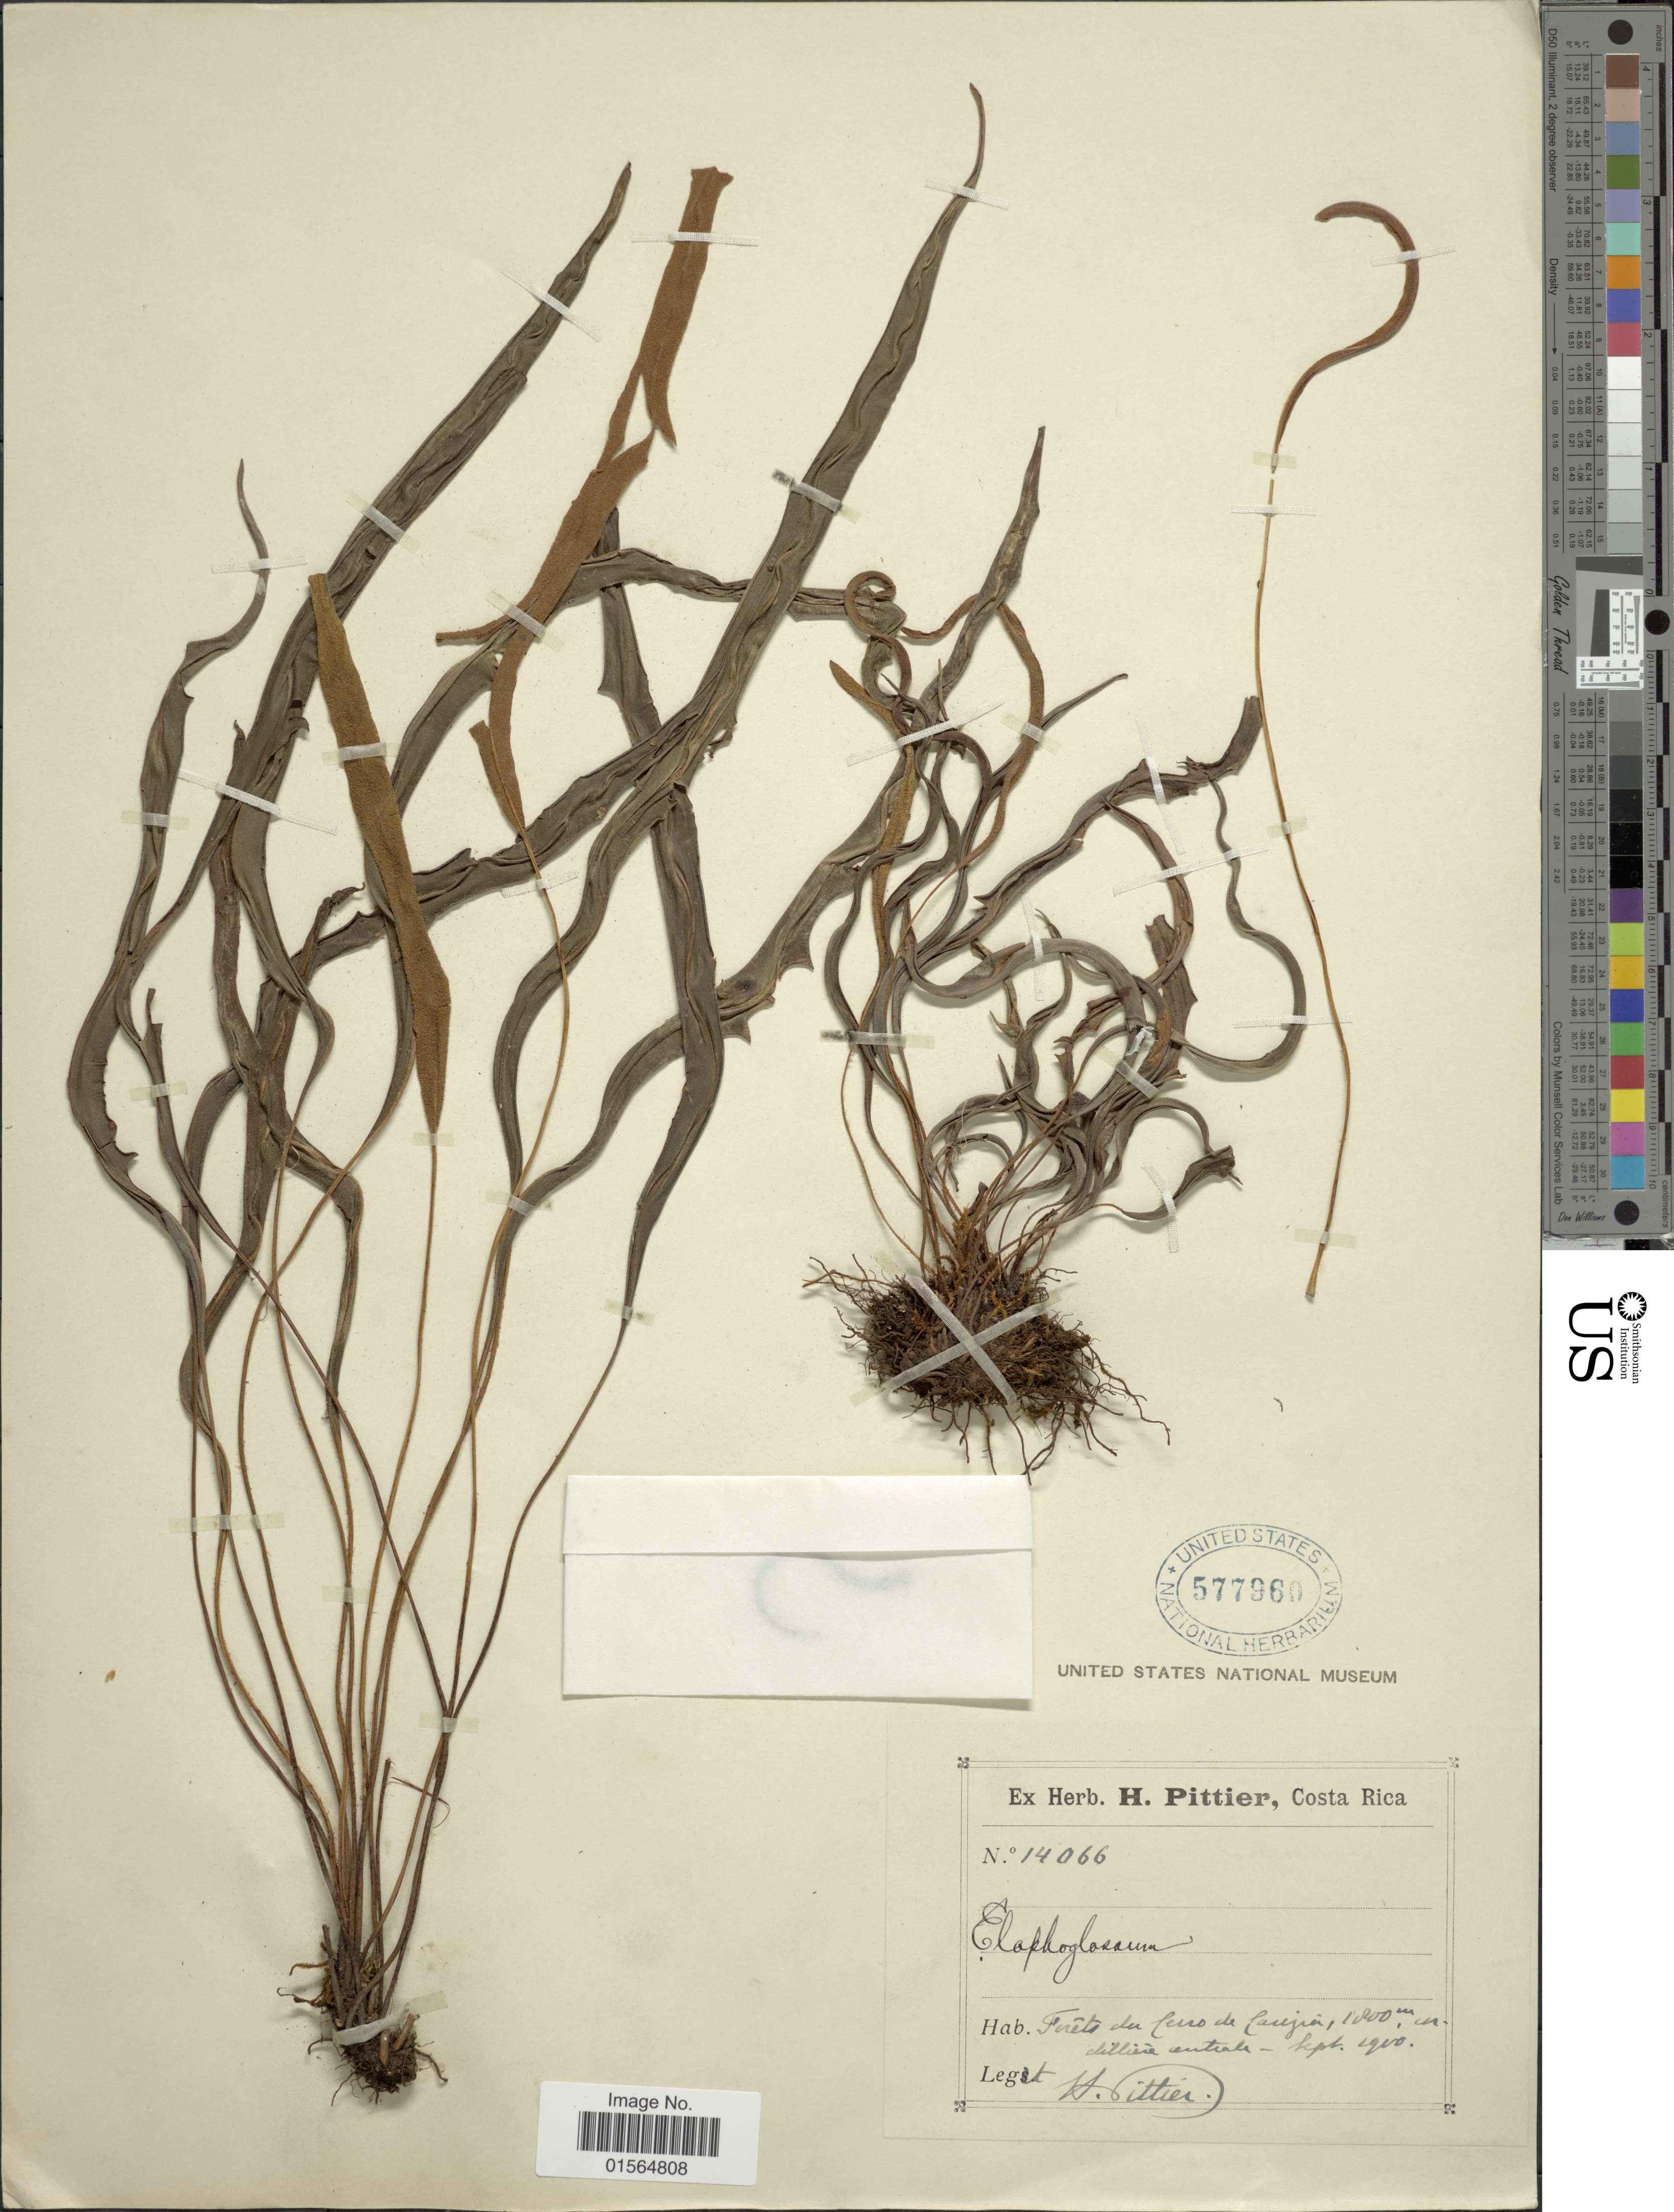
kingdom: Plantae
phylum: Tracheophyta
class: Polypodiopsida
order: Polypodiales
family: Dryopteridaceae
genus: Elaphoglossum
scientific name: Elaphoglossum petiolatum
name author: (Sw.) Urb.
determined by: Martinez-Becerril, Ana G.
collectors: H. F. Pittier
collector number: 14066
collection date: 1900-09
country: Costa Rica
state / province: Heredia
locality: Ferets du Cerro Caricias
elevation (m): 1800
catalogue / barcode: US 577960